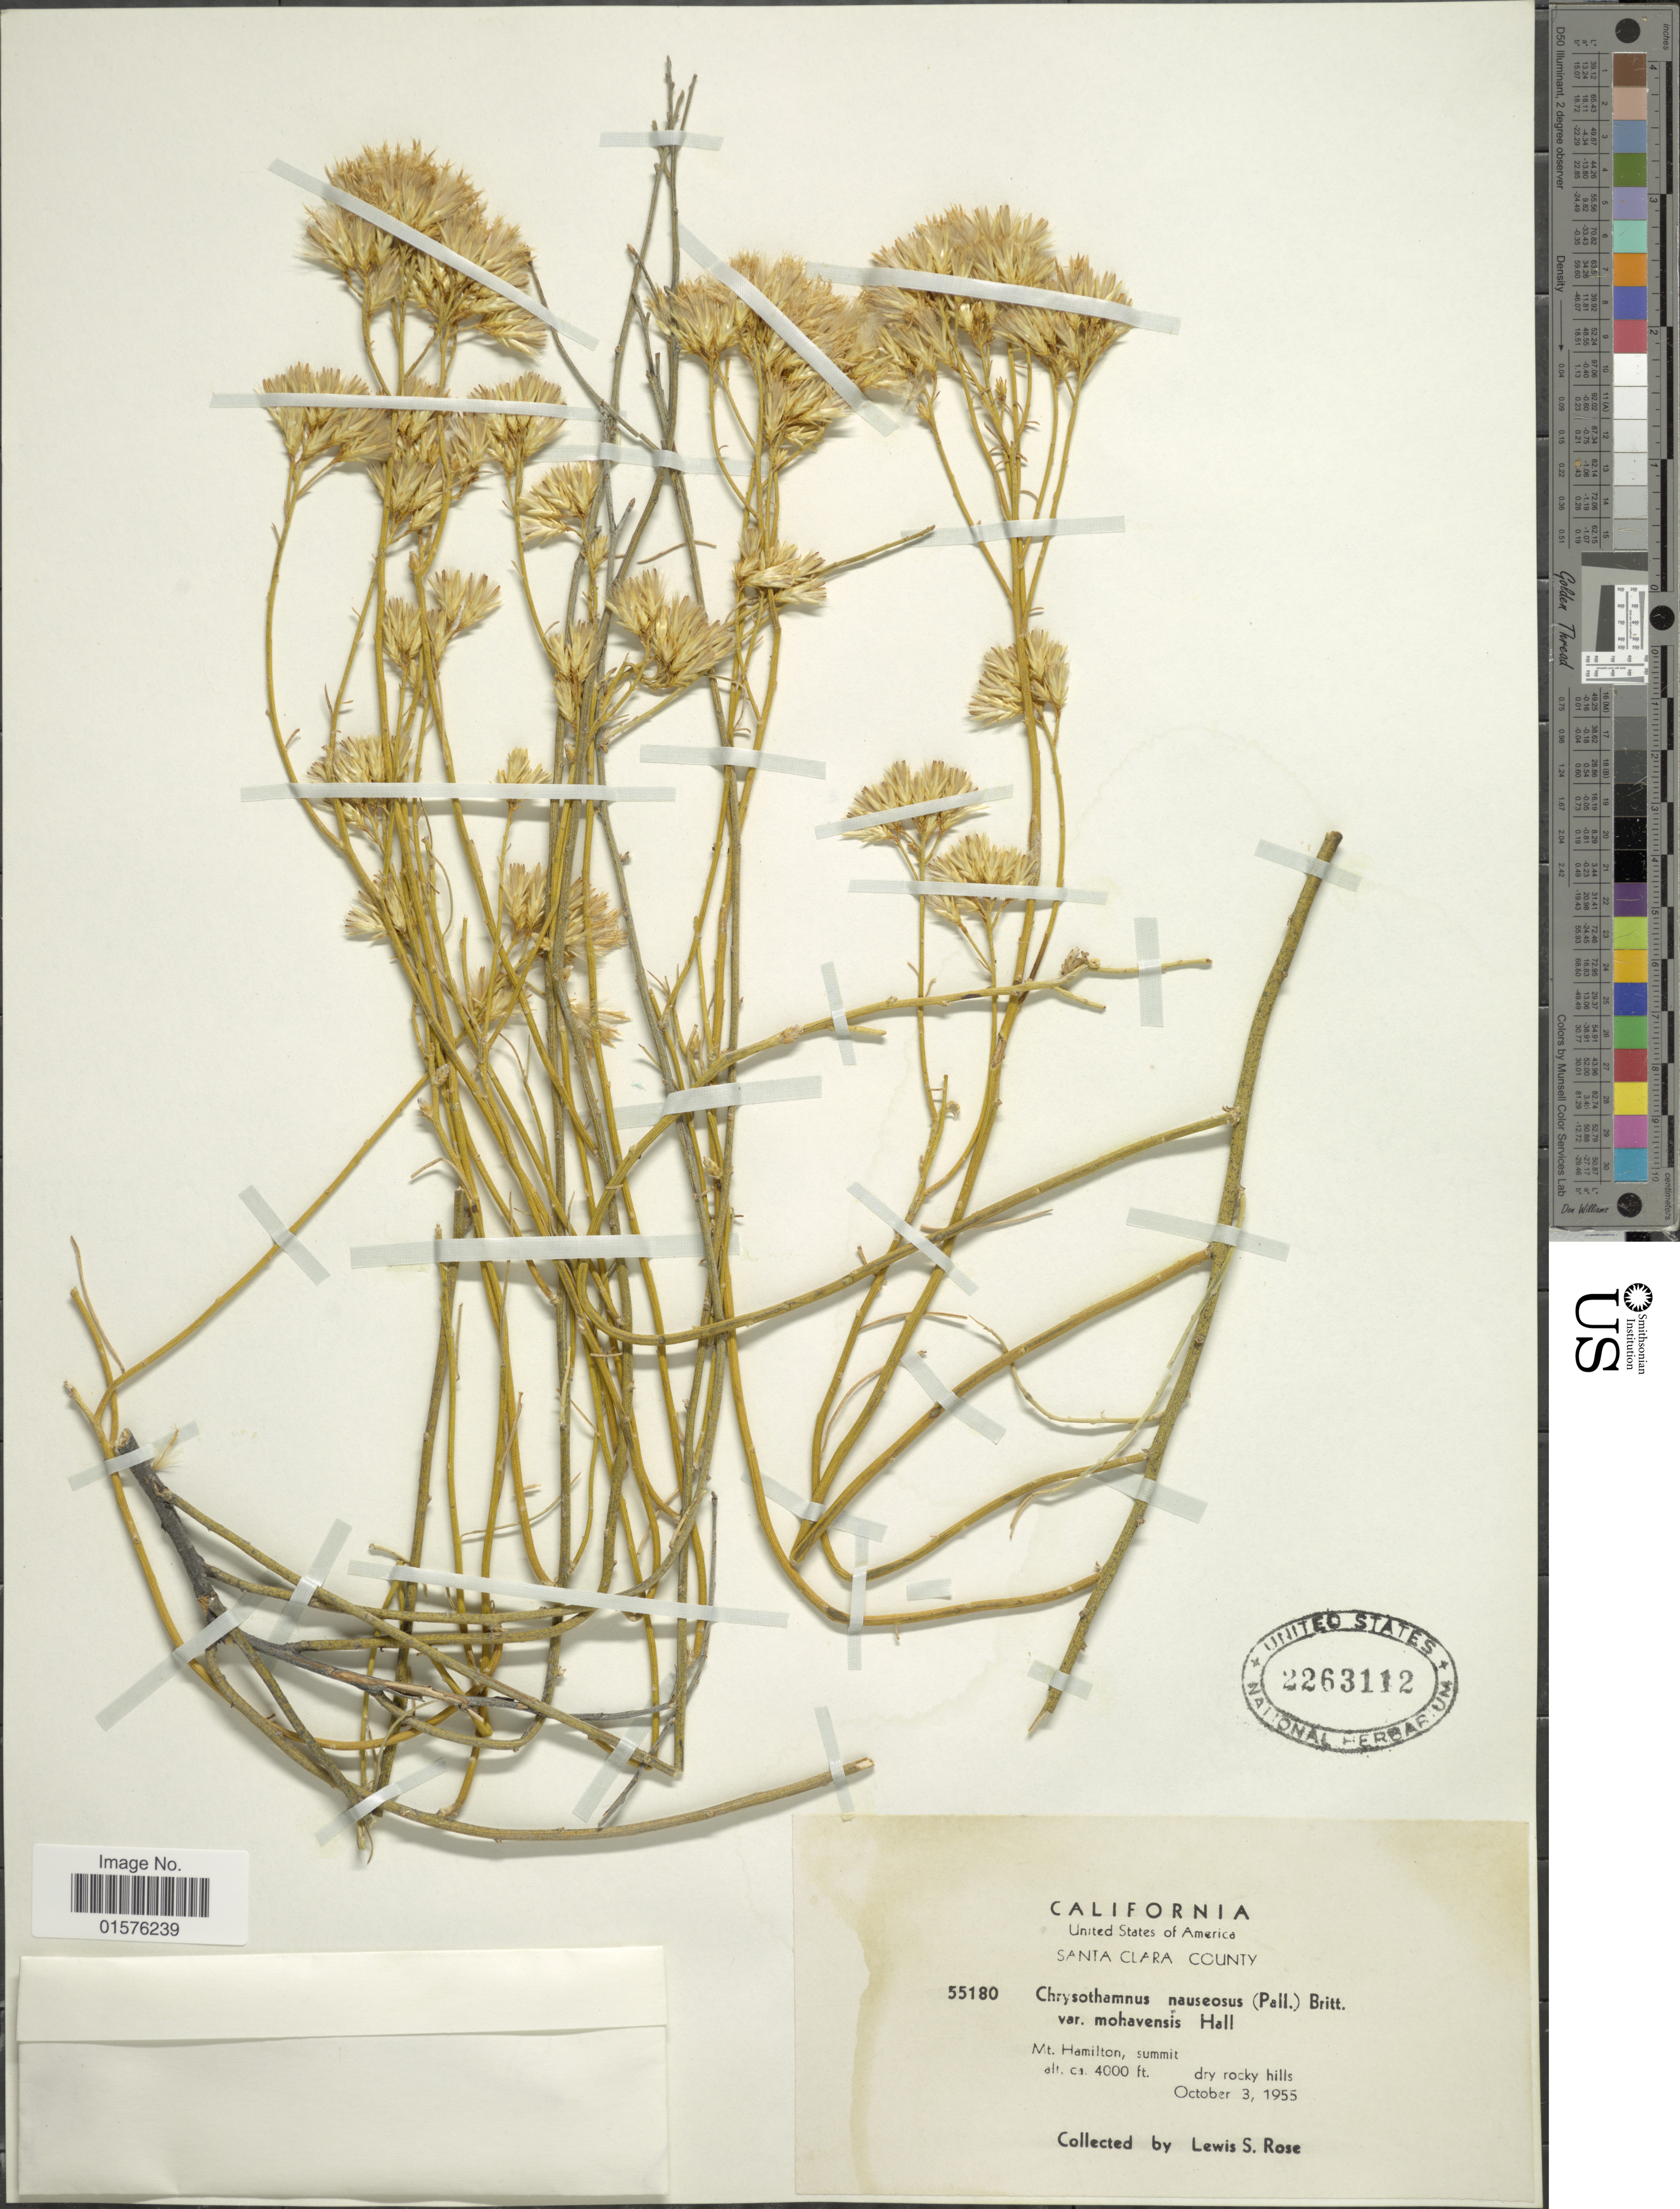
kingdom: Plantae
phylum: Tracheophyta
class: Magnoliopsida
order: Asterales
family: Asteraceae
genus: Ericameria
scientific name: Ericameria nauseosa var. mohavensis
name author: (S.W. Greene) G.L. Nesom & G.I. Baird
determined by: Urbatsch, Lowell E., Curator (LSU), Louisiana State University (UNITED STATES)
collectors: L. S. Rose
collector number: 55180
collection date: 1955-10-03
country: United States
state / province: California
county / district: Santa Clara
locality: Santa Clara County, Mt. Hamilton.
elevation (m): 1219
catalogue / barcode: US 2263112